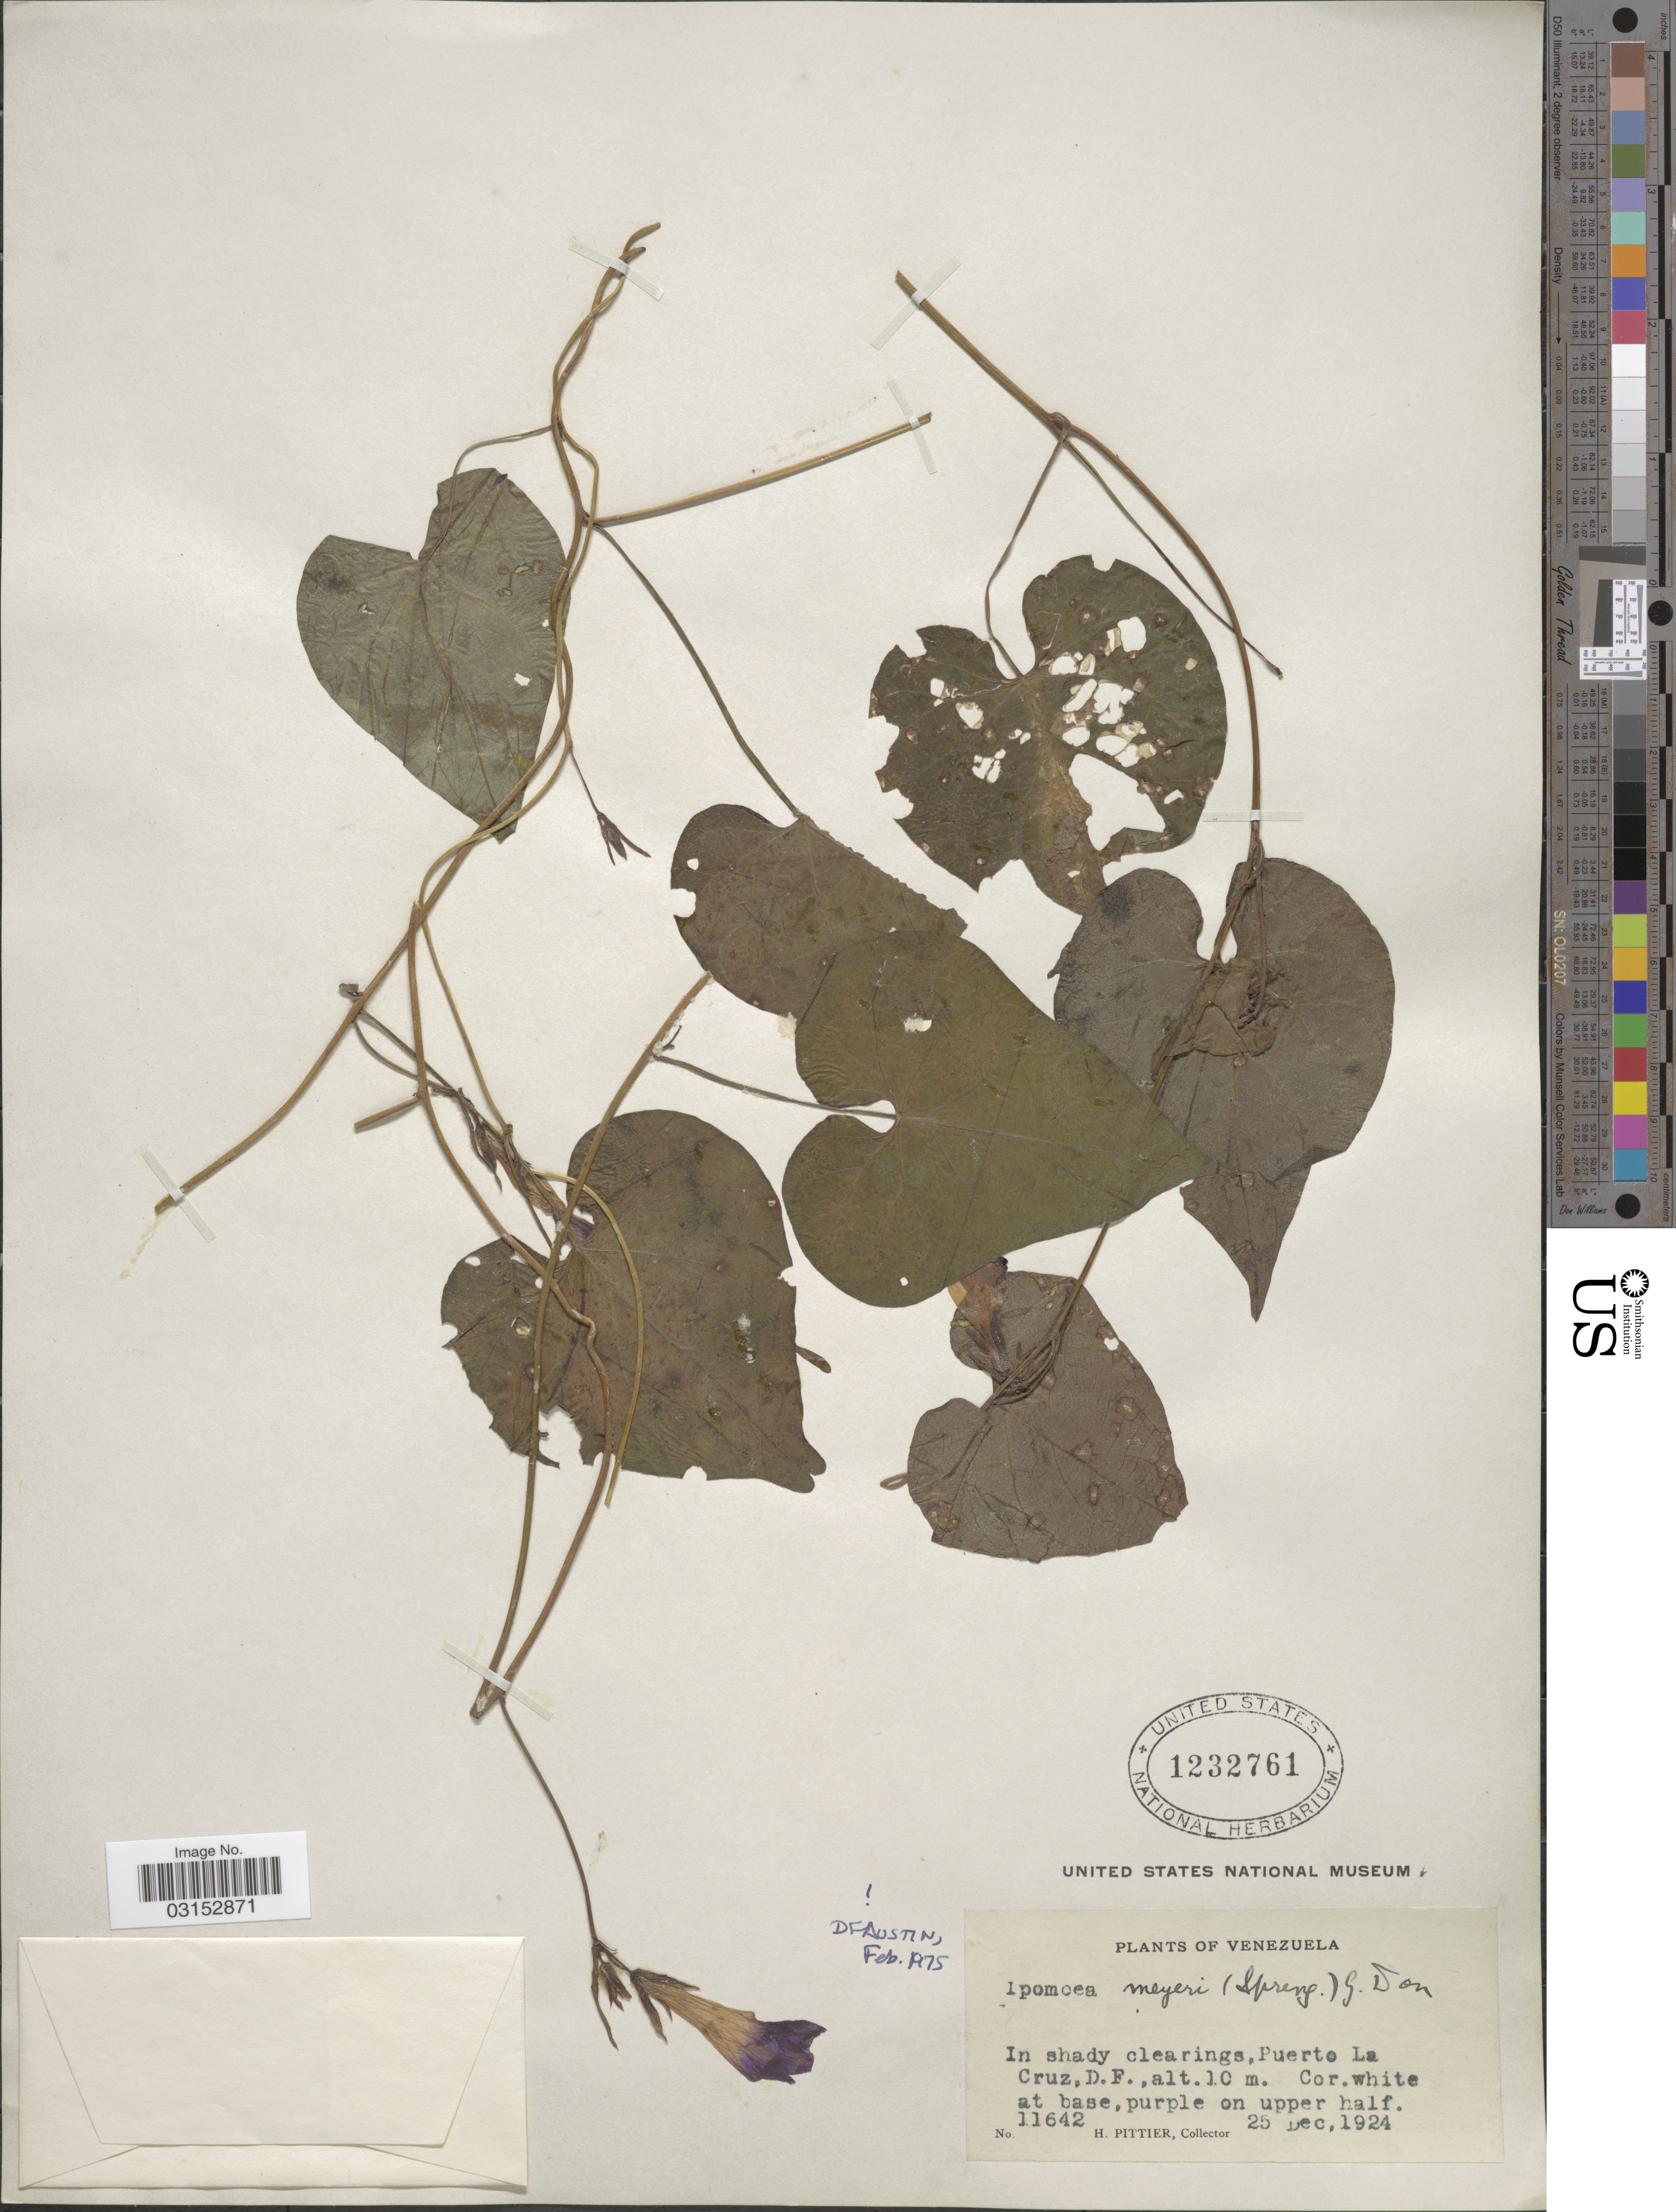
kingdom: Plantae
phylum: Tracheophyta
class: Magnoliopsida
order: Solanales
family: Convolvulaceae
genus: Ipomoea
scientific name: Ipomoea meyeri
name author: (Spreng.) G. Don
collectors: H. F. Pittier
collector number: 11642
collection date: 1924-12-25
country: Venezuela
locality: Puerto La Cruz, D. F.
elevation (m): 10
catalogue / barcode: US 1232761